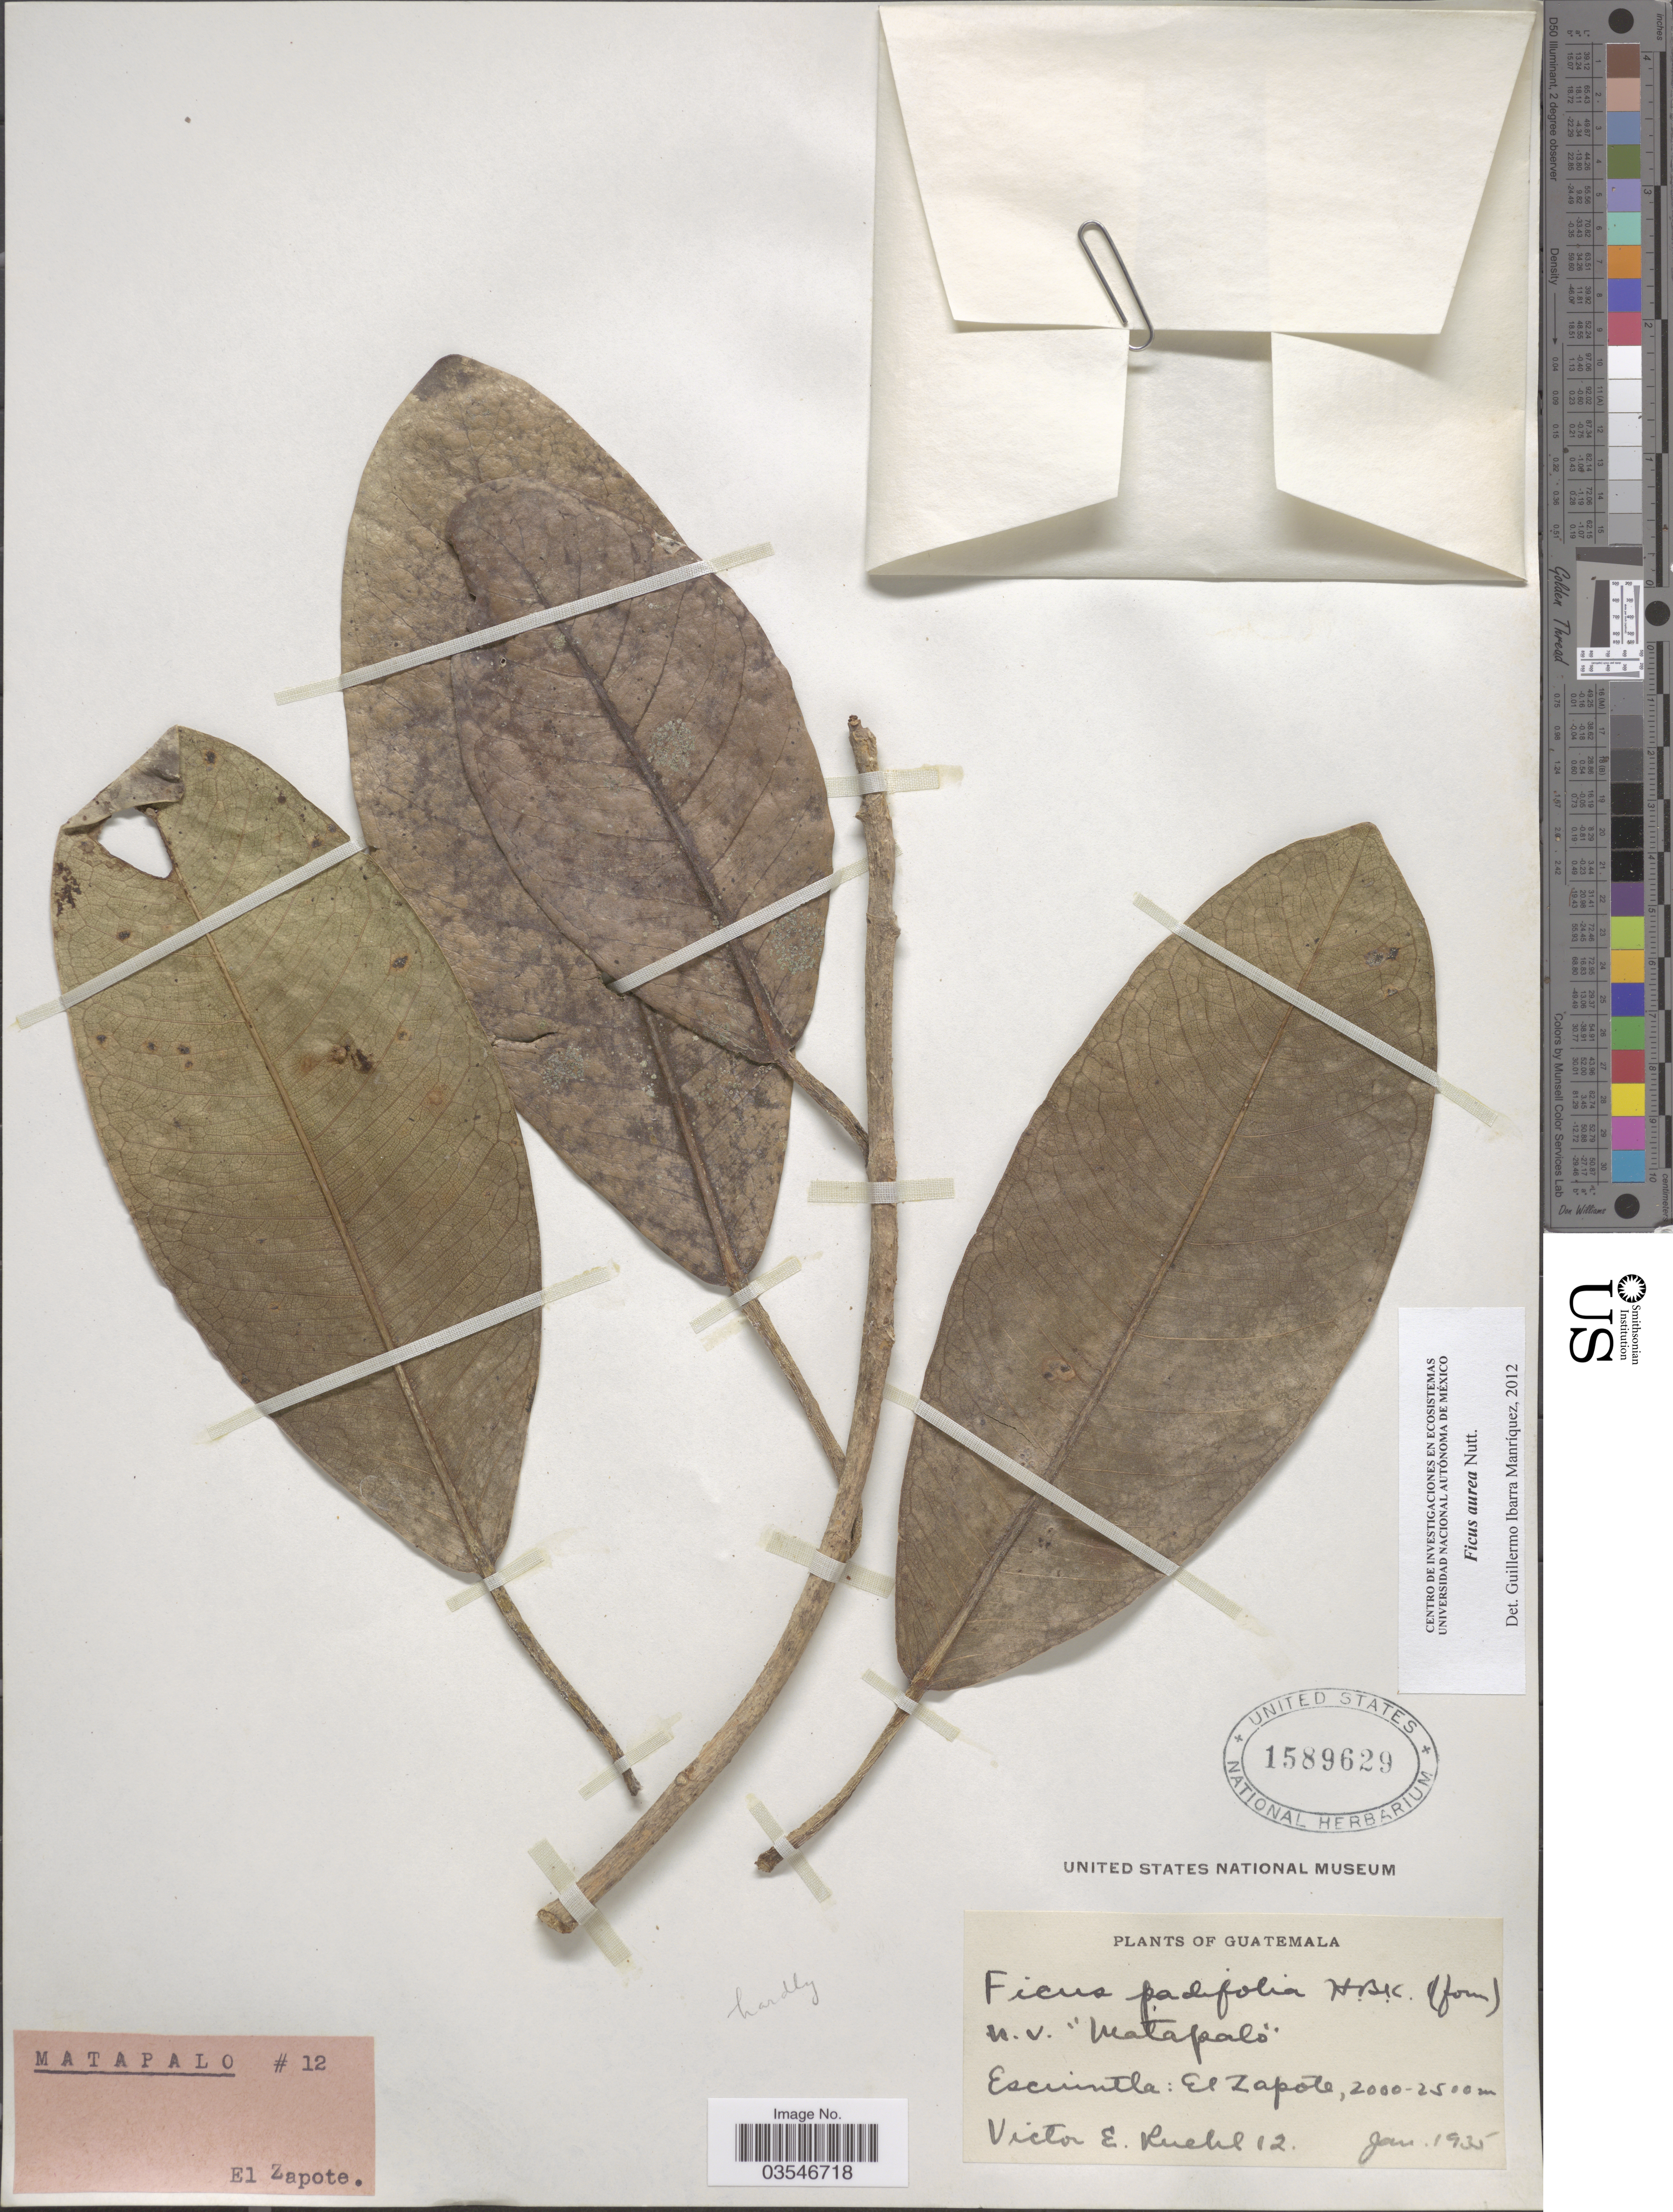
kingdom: Plantae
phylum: Tracheophyta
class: Magnoliopsida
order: Rosales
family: Moraceae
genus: Ficus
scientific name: Ficus aurea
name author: Nutt.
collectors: V. Ruehl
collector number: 12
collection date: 1935-01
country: Guatemala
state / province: Escuintla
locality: El Zapote.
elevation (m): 2000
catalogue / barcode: US 1589629